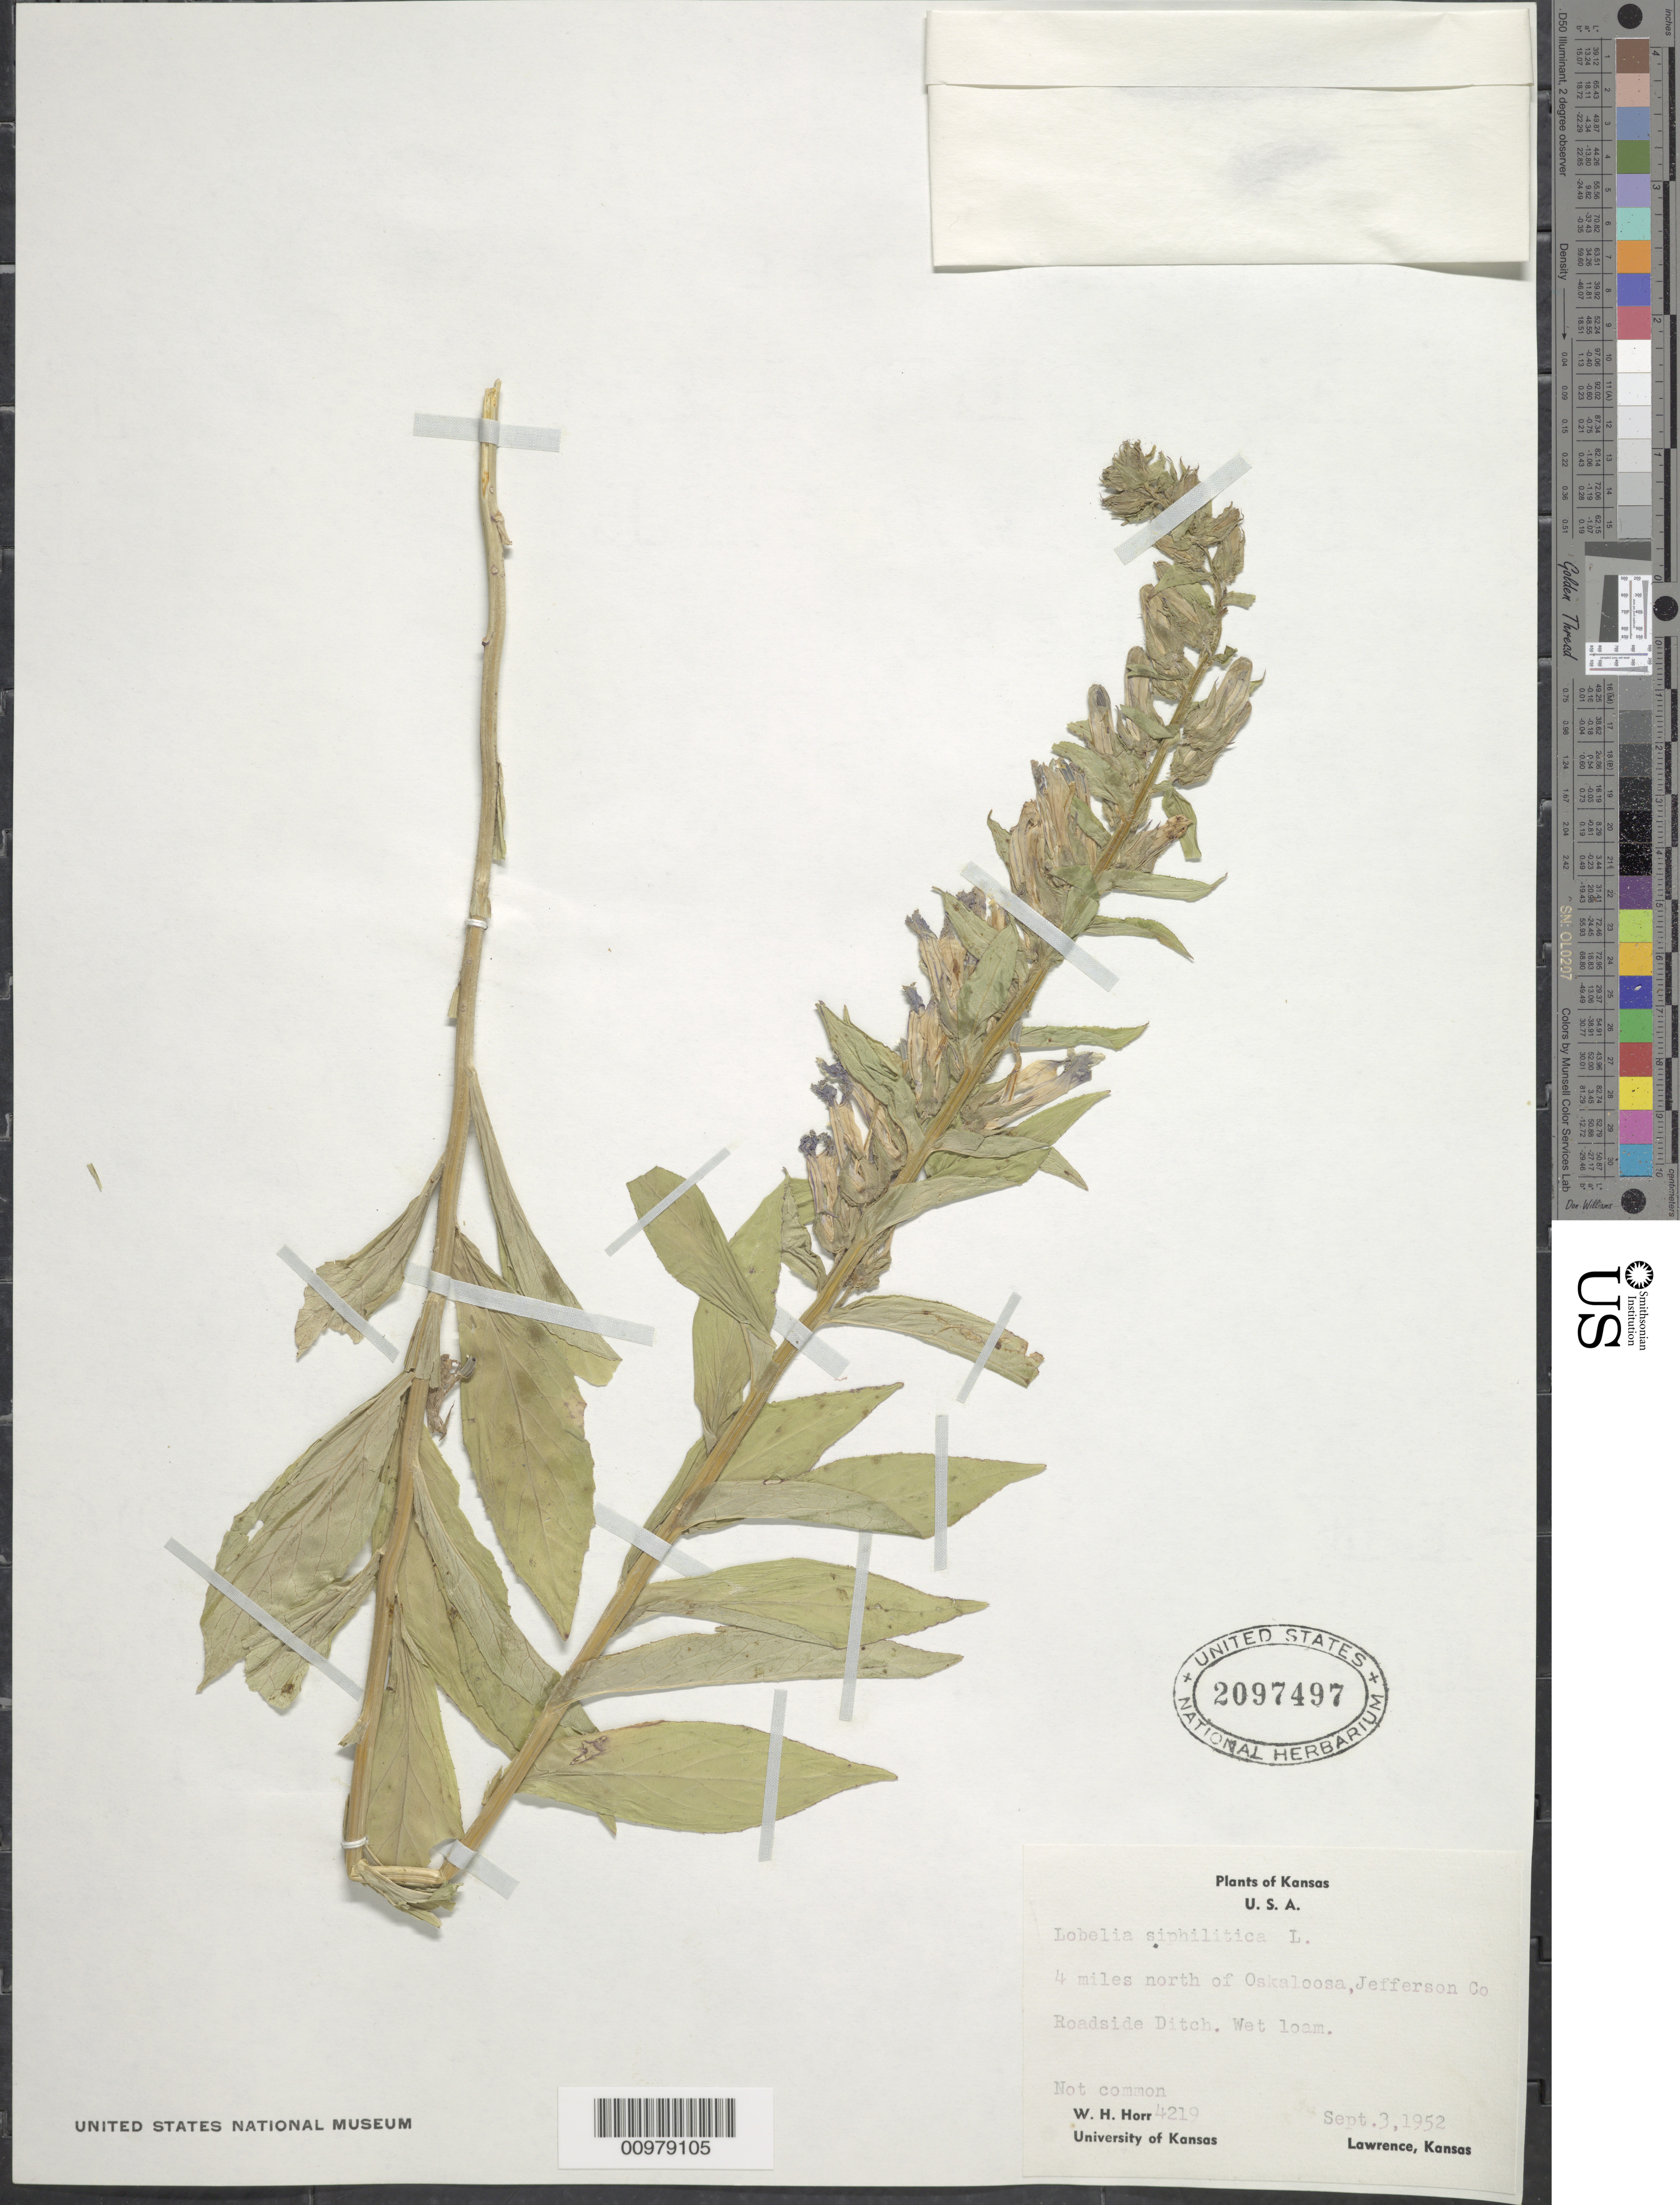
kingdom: Plantae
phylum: Tracheophyta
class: Magnoliopsida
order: Asterales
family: Campanulaceae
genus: Lobelia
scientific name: Lobelia siphilitica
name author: L.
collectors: W. H. Horr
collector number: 4219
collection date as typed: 03 Sep 1952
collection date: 1952-09-03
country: United States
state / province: Iowa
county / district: Jefferson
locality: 4 mi n of oskaloosa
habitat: roadside ditch. Wet loam.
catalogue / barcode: US 2097497